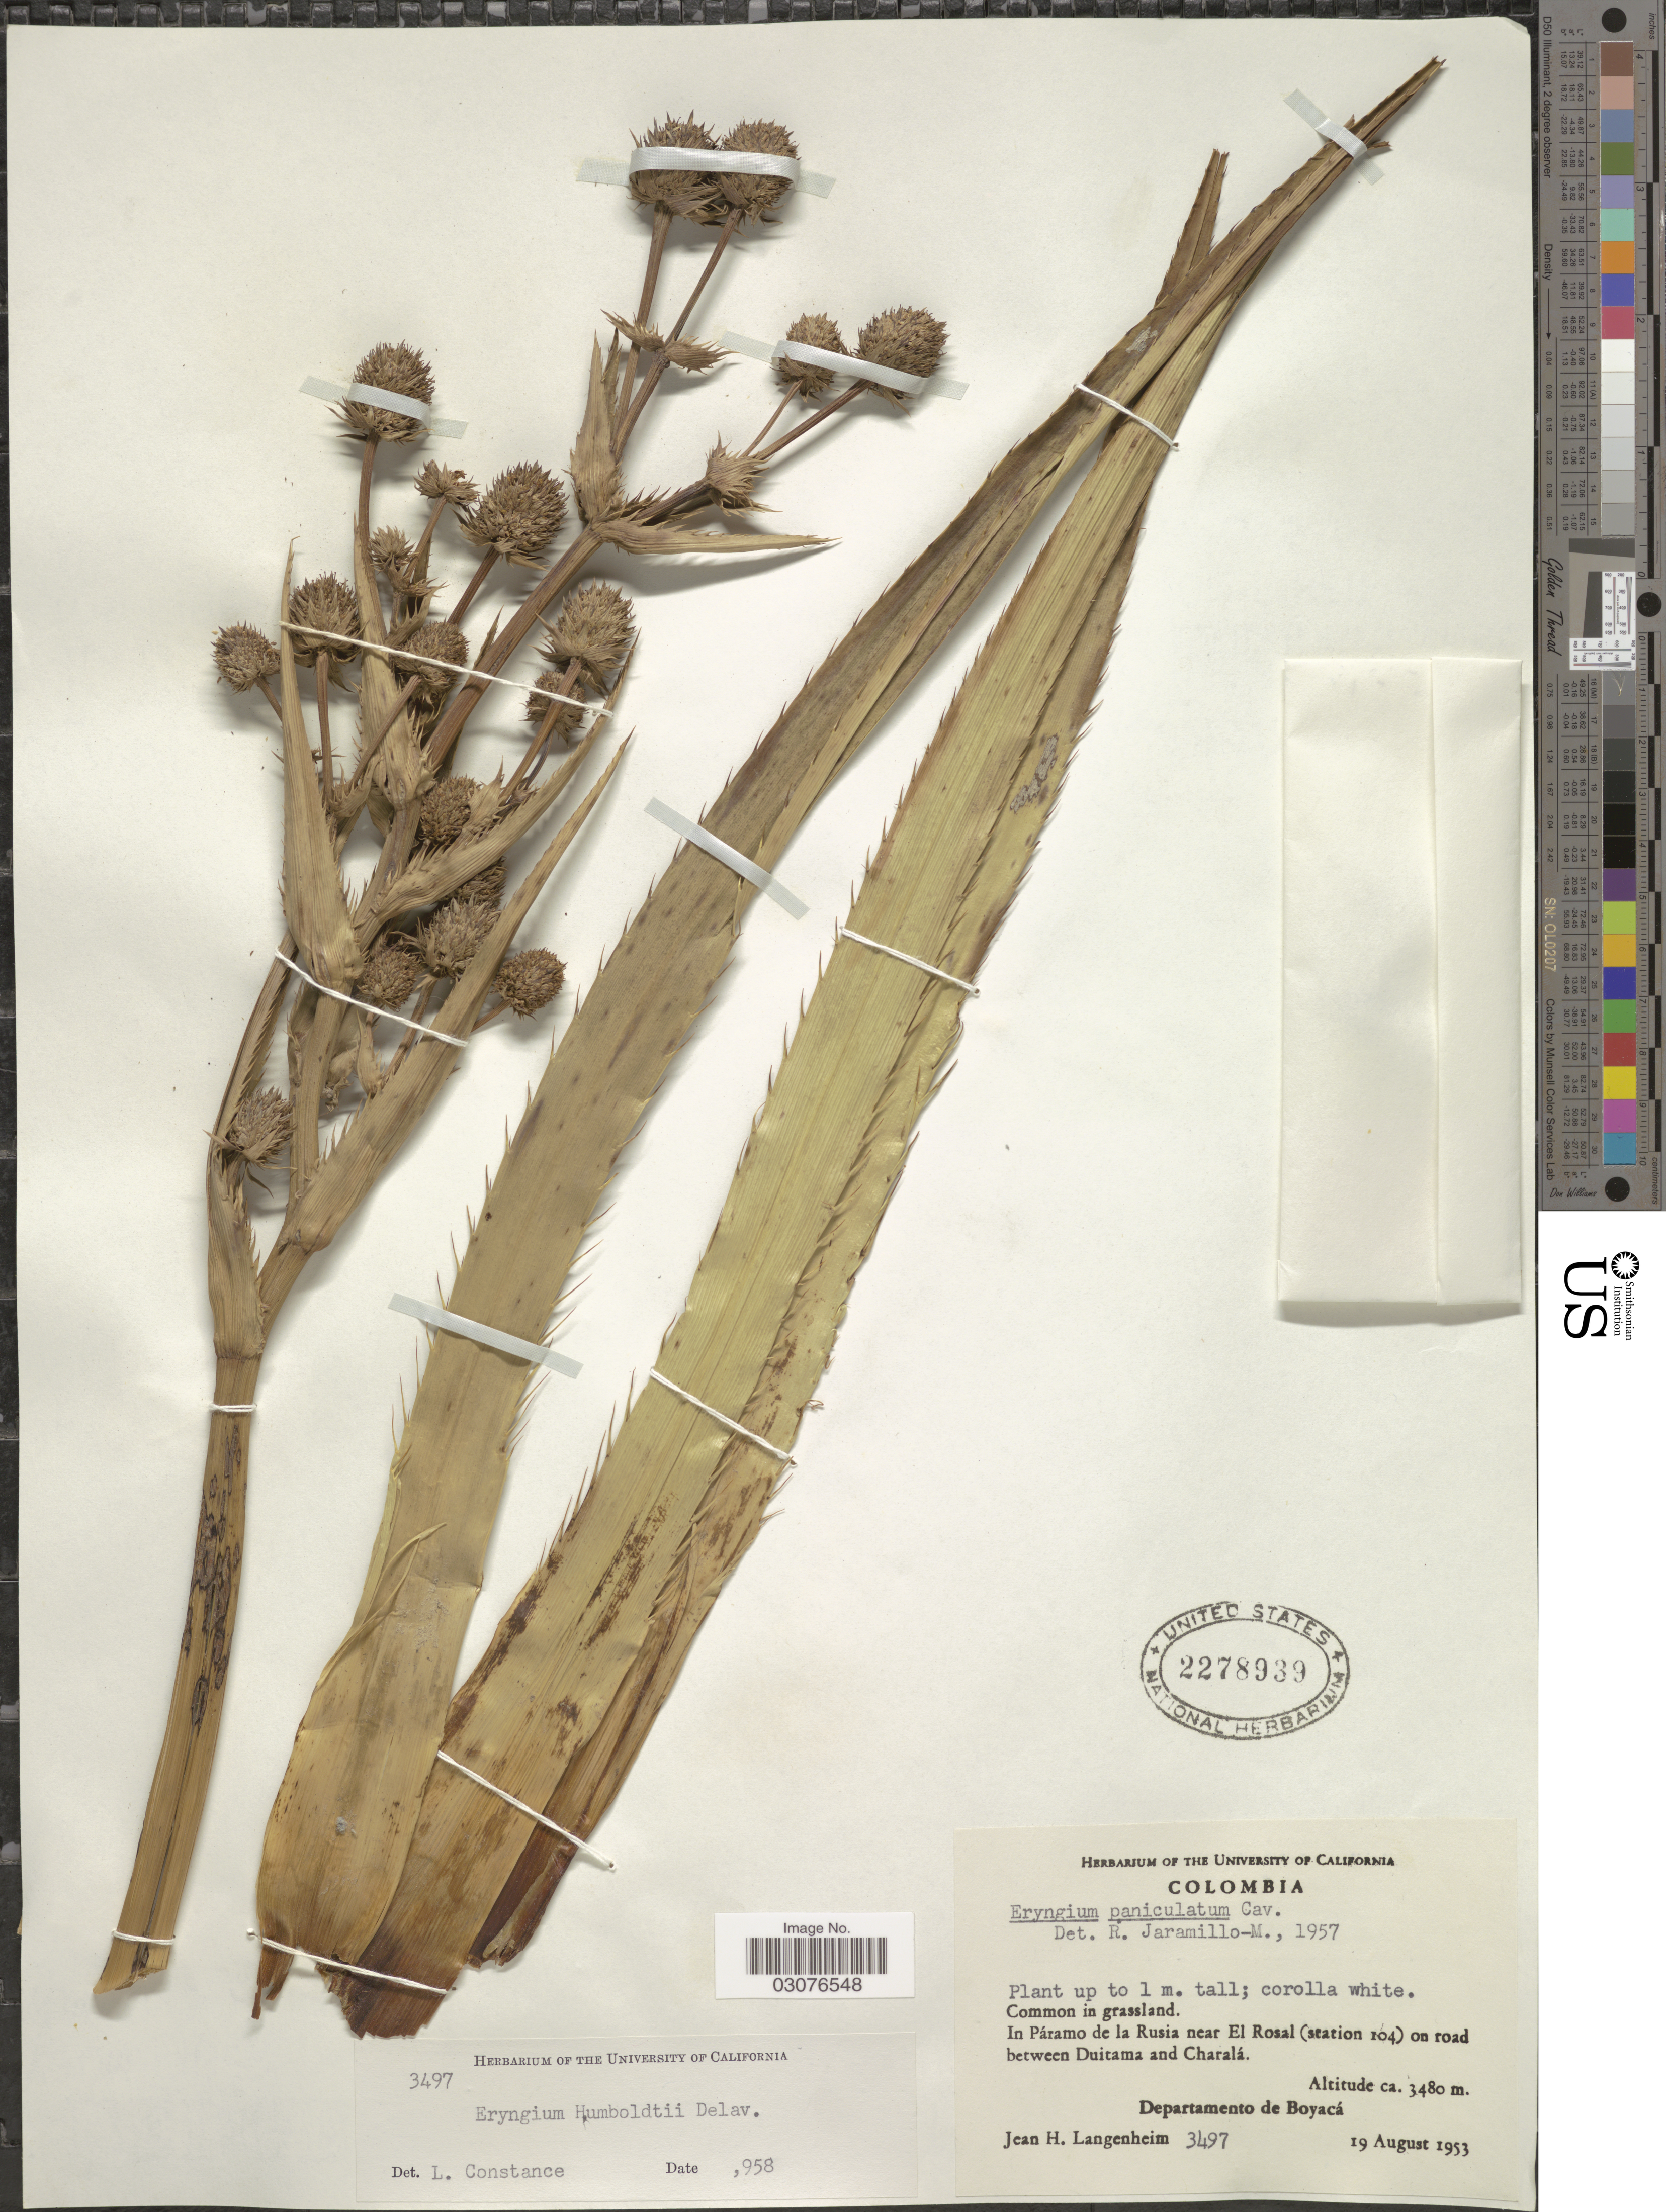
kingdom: Plantae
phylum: Tracheophyta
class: Magnoliopsida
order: Apiales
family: Apiaceae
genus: Eryngium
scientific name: Eryngium humboldtii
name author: F. Delaroche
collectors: J. H. Langenheim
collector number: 3497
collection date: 1953-08-19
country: Colombia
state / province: Boyacá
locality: In Páramo de la Ruisa near El Rosal (station 104) on road between Duitama and Charalá. Departamento de Boyacá.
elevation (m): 3480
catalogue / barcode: US 2278939